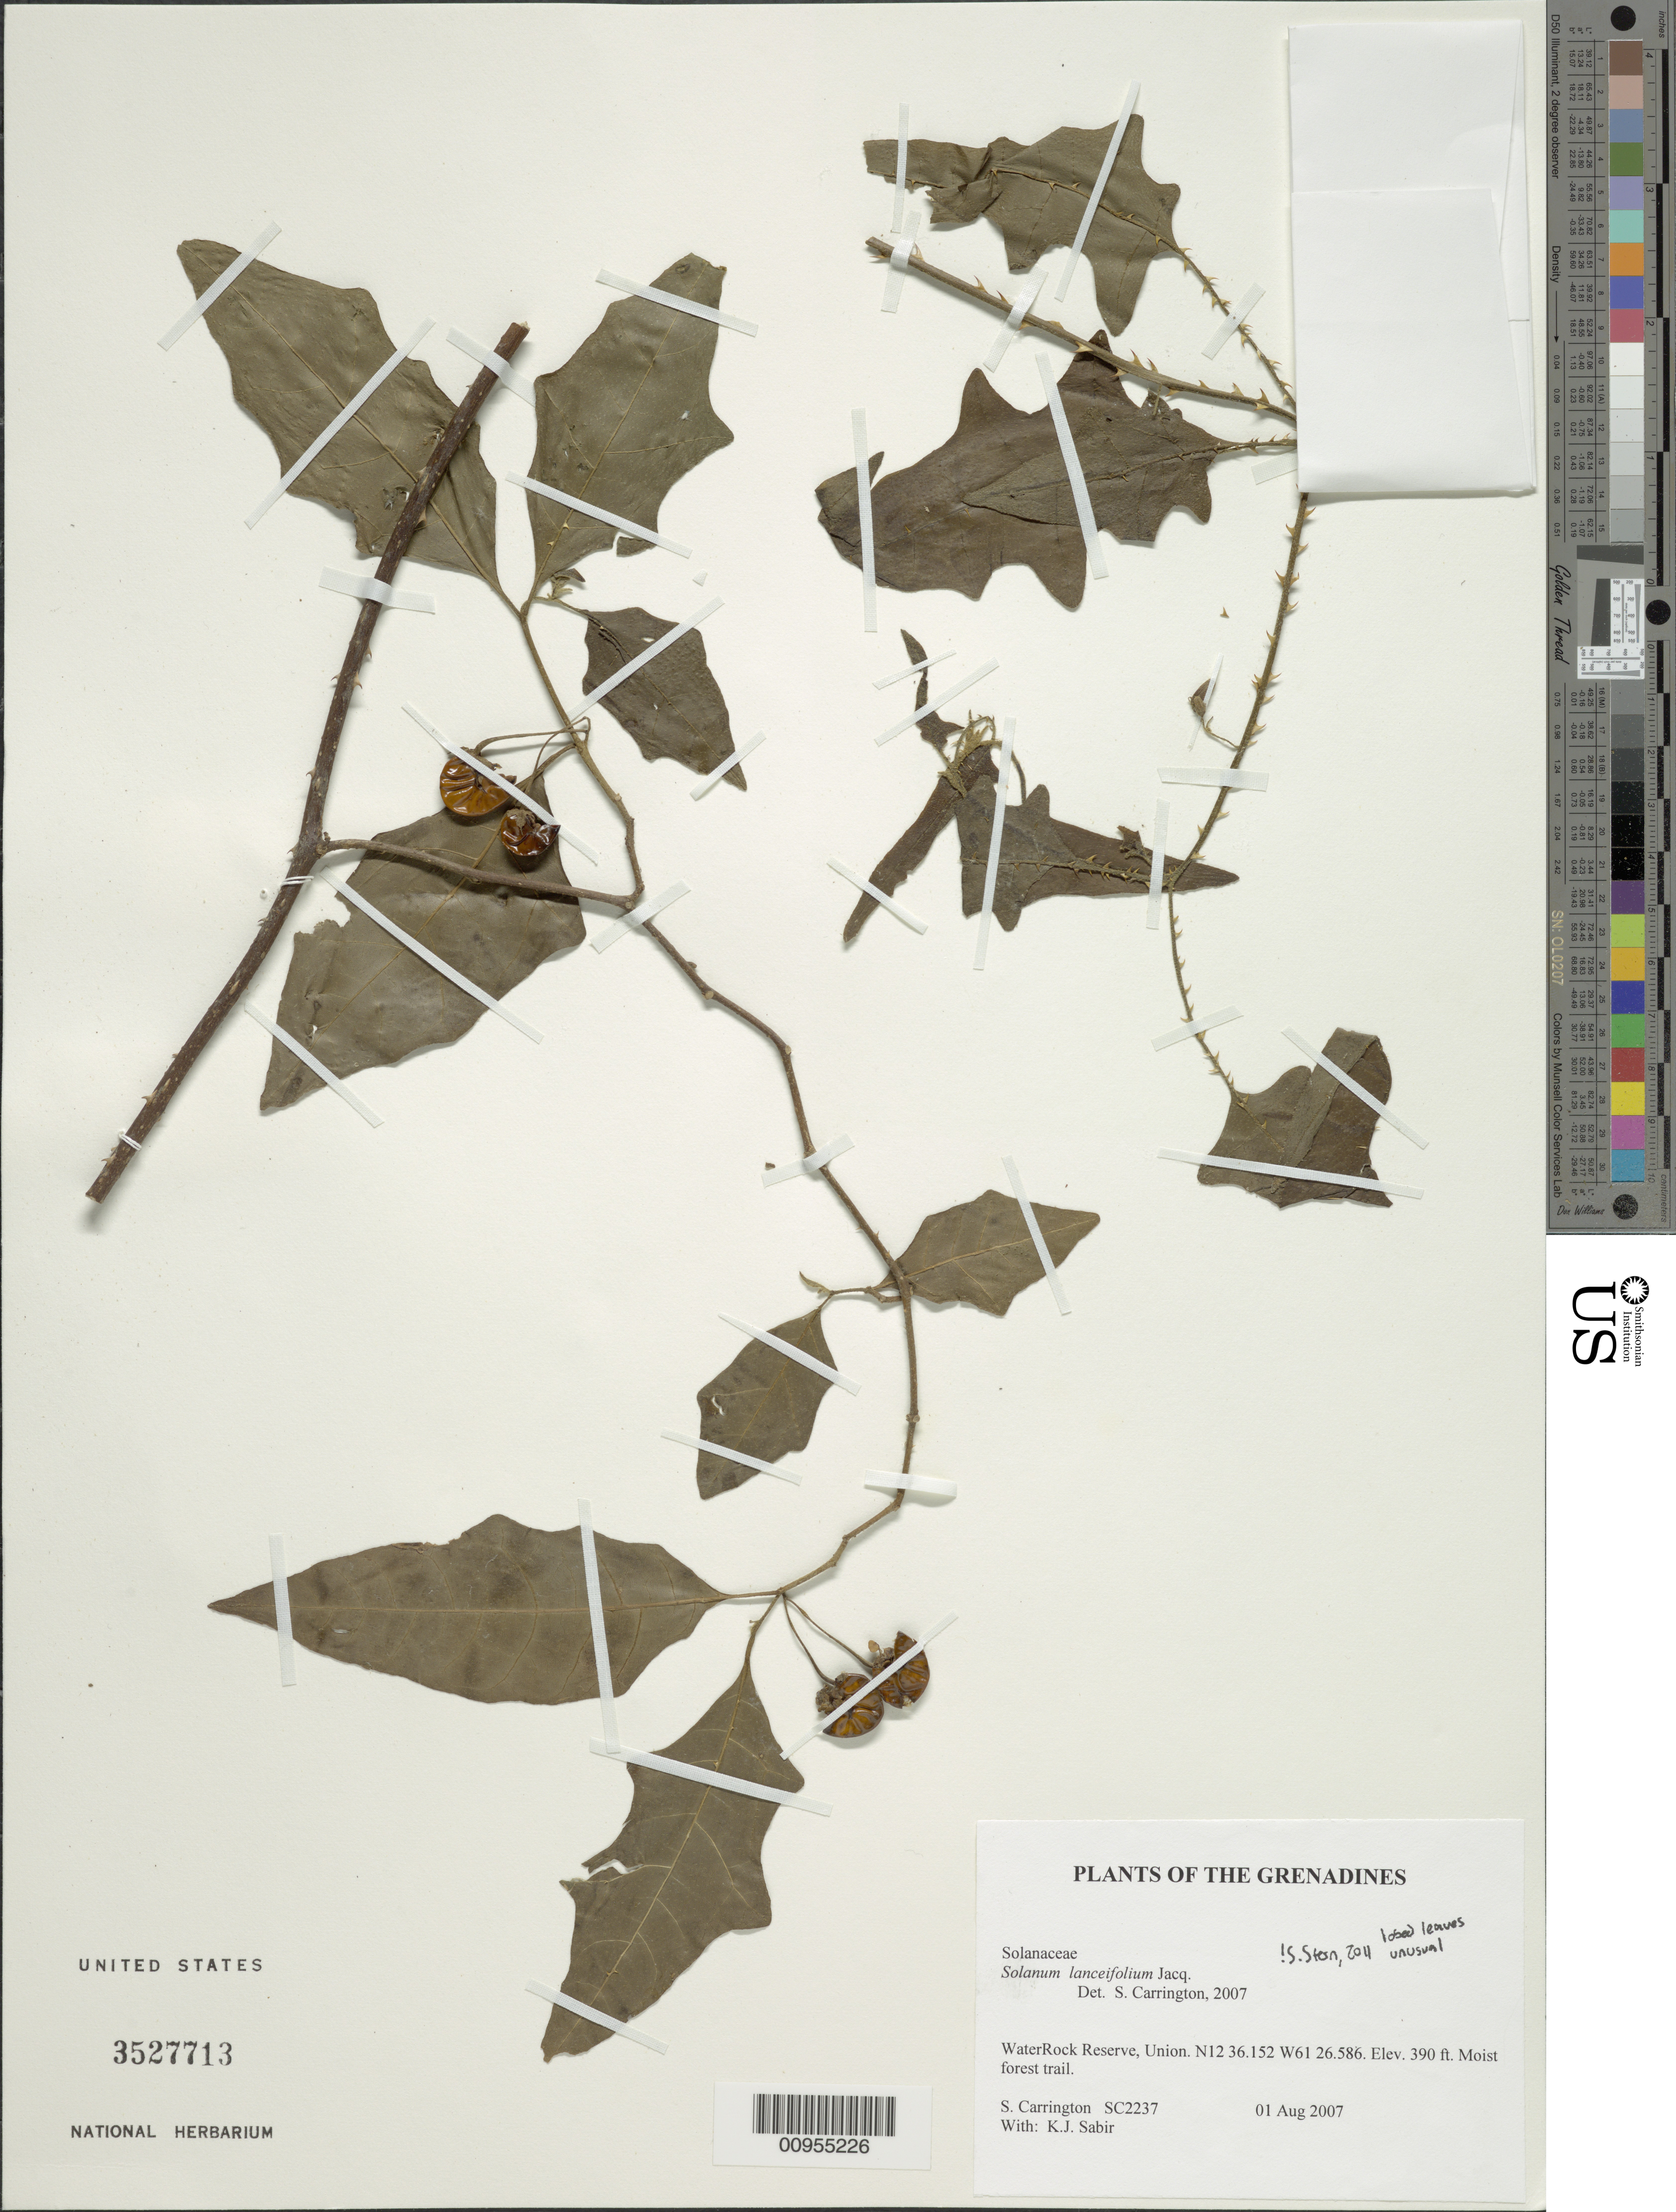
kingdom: Plantae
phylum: Tracheophyta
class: Magnoliopsida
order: Solanales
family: Solanaceae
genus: Solanum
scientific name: Solanum lanceifolium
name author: Jacq.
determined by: Carrington, C. M. S.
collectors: C. M. S. Carrington & K. Sabir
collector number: SC 2237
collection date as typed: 01 Aug 2007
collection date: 2007-08-01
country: St. Vincent - Grenadines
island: Union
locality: WaterRock Reserve, Union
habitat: moist forest trail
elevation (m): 119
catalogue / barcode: US 3527713